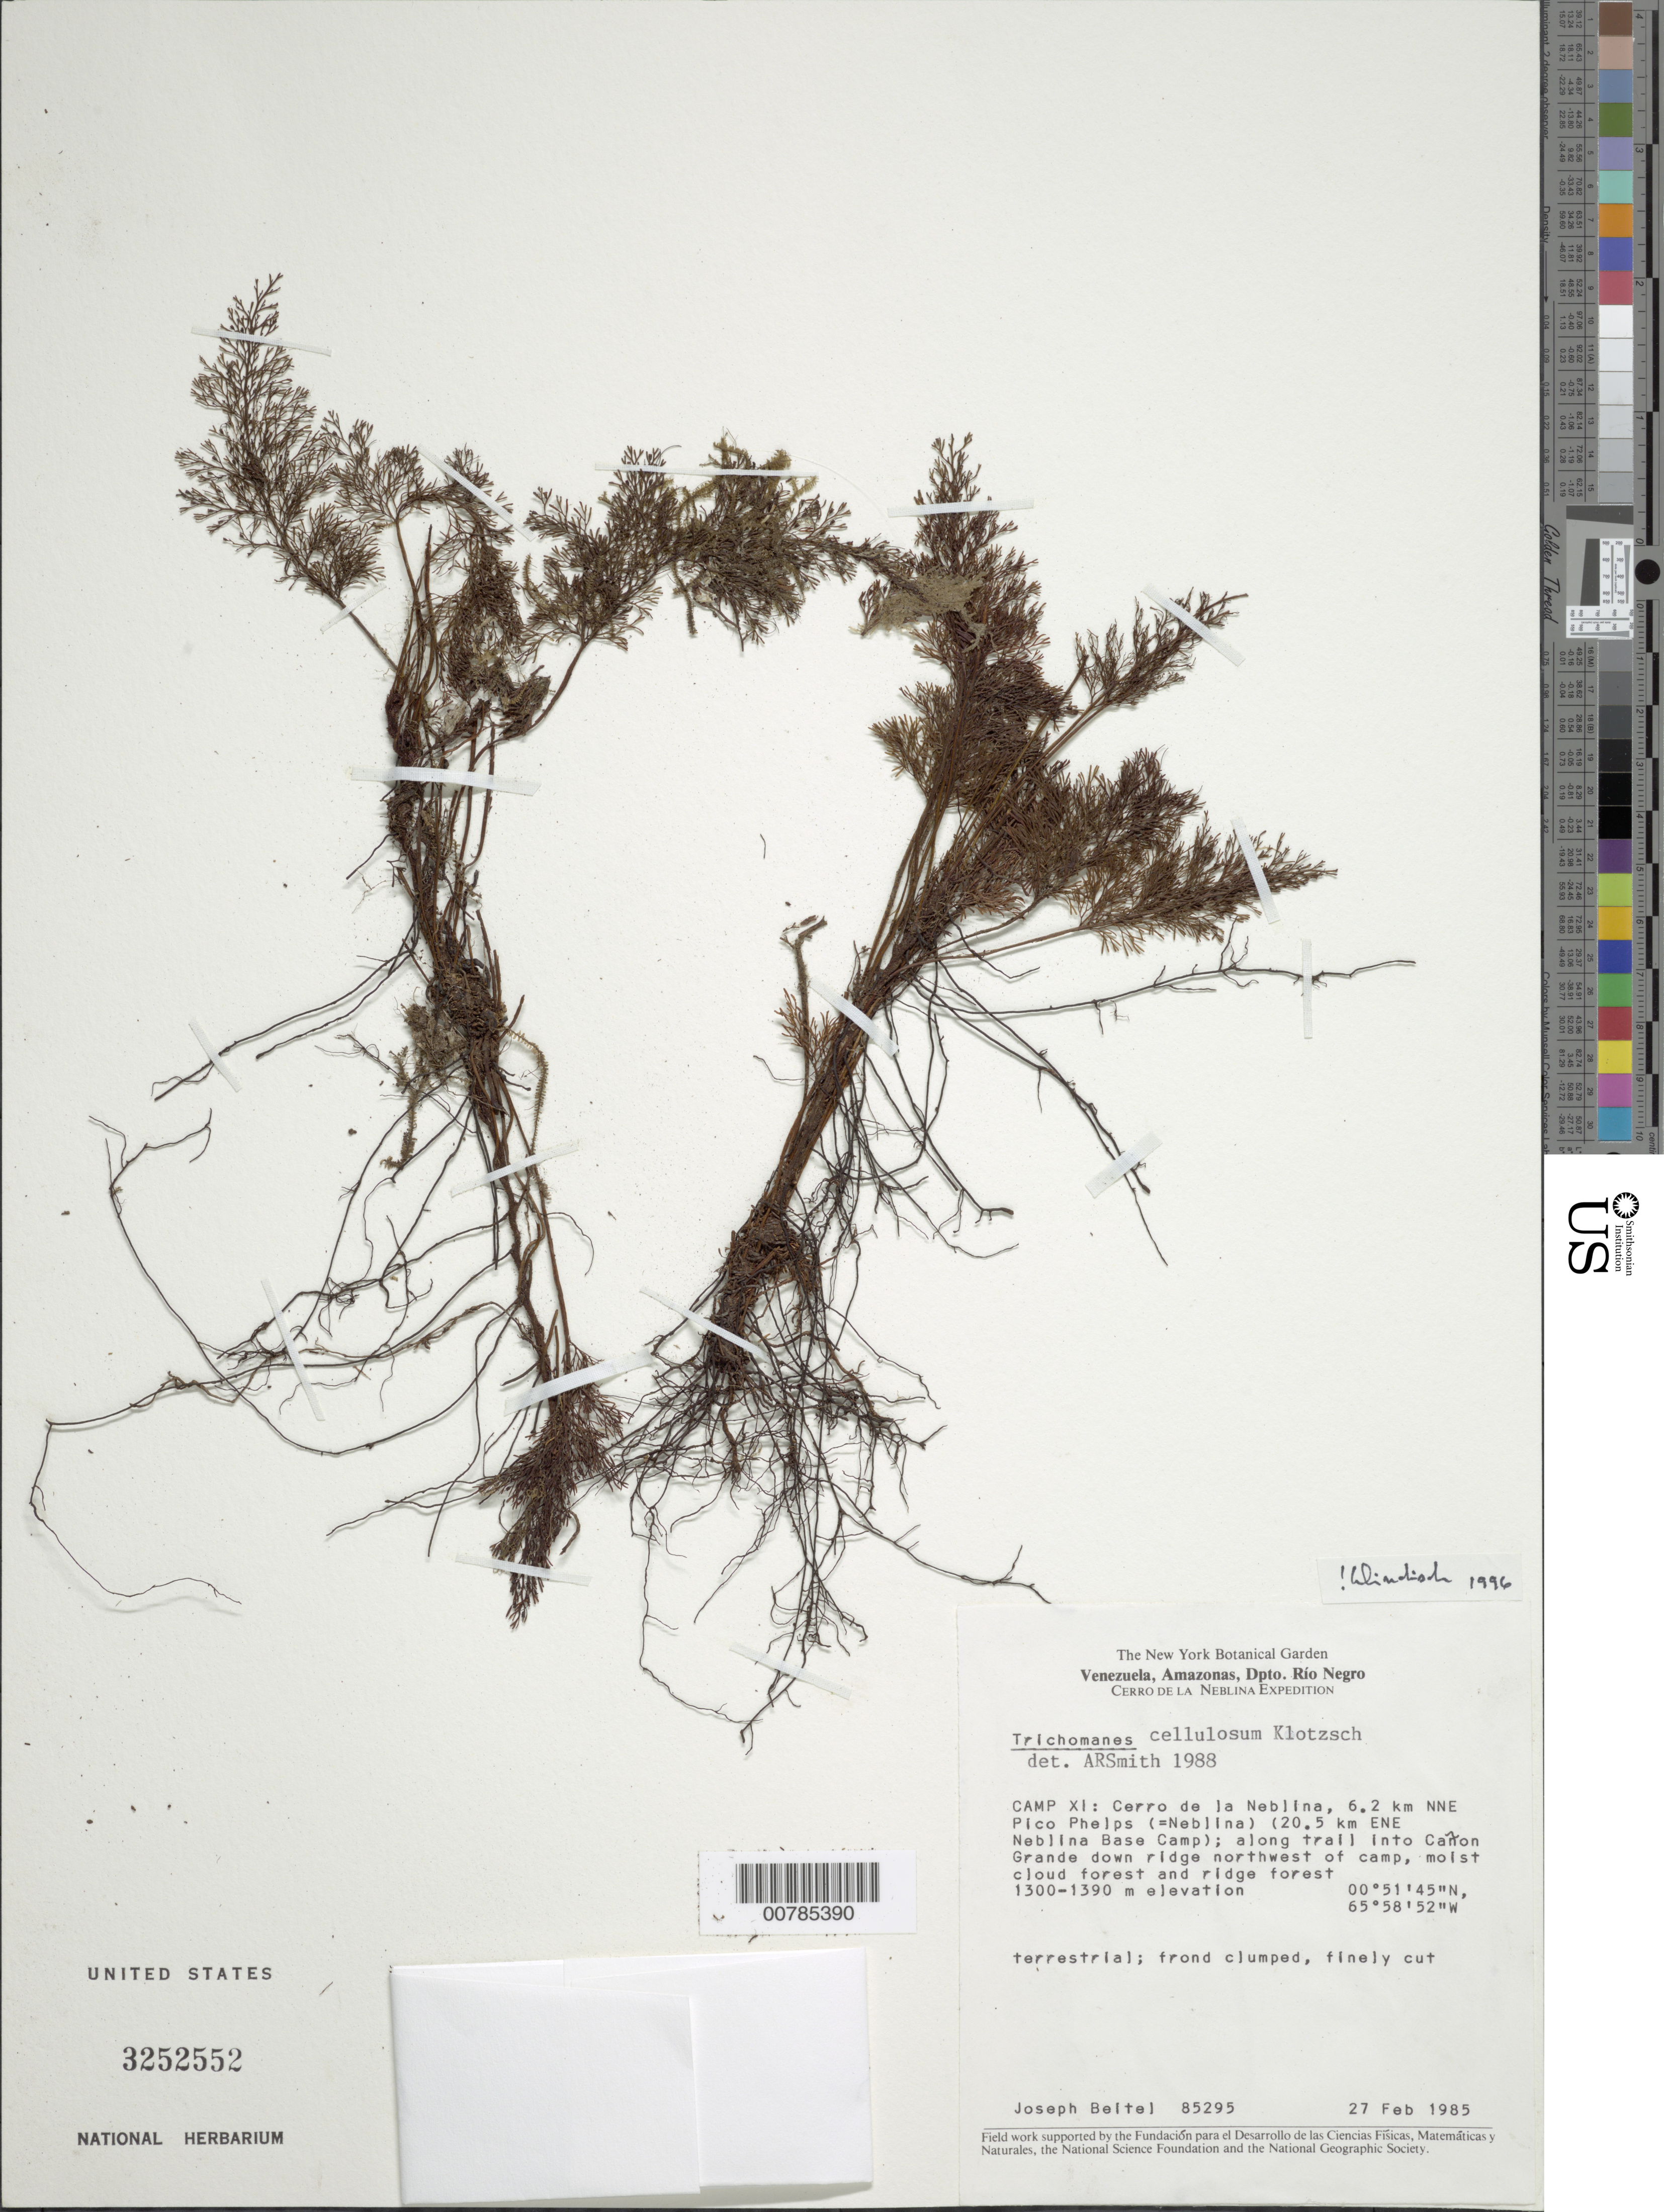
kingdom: Plantae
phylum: Tracheophyta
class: Polypodiopsida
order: Hymenophyllales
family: Hymenophyllaceae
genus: Abrodictyum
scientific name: Abrodictyum cellulosum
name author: (Klotzsch) Ebihara & Dubuisson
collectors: J. M. Beitel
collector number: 85295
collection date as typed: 27-Feb-85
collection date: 1985-02-27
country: Venezuela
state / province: Amazonas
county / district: Río Negro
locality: Cerro de la Neblina, Camp XI, 6.2 km NNE Pico Phelps (= Neblina) (20.5 km ENE Neblina Base Camp), along stream (Caño Beiltel) S of camp, running between plateau of camp and steep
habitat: Moist cloud forest and ridge forest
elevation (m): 1300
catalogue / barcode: US 3252552